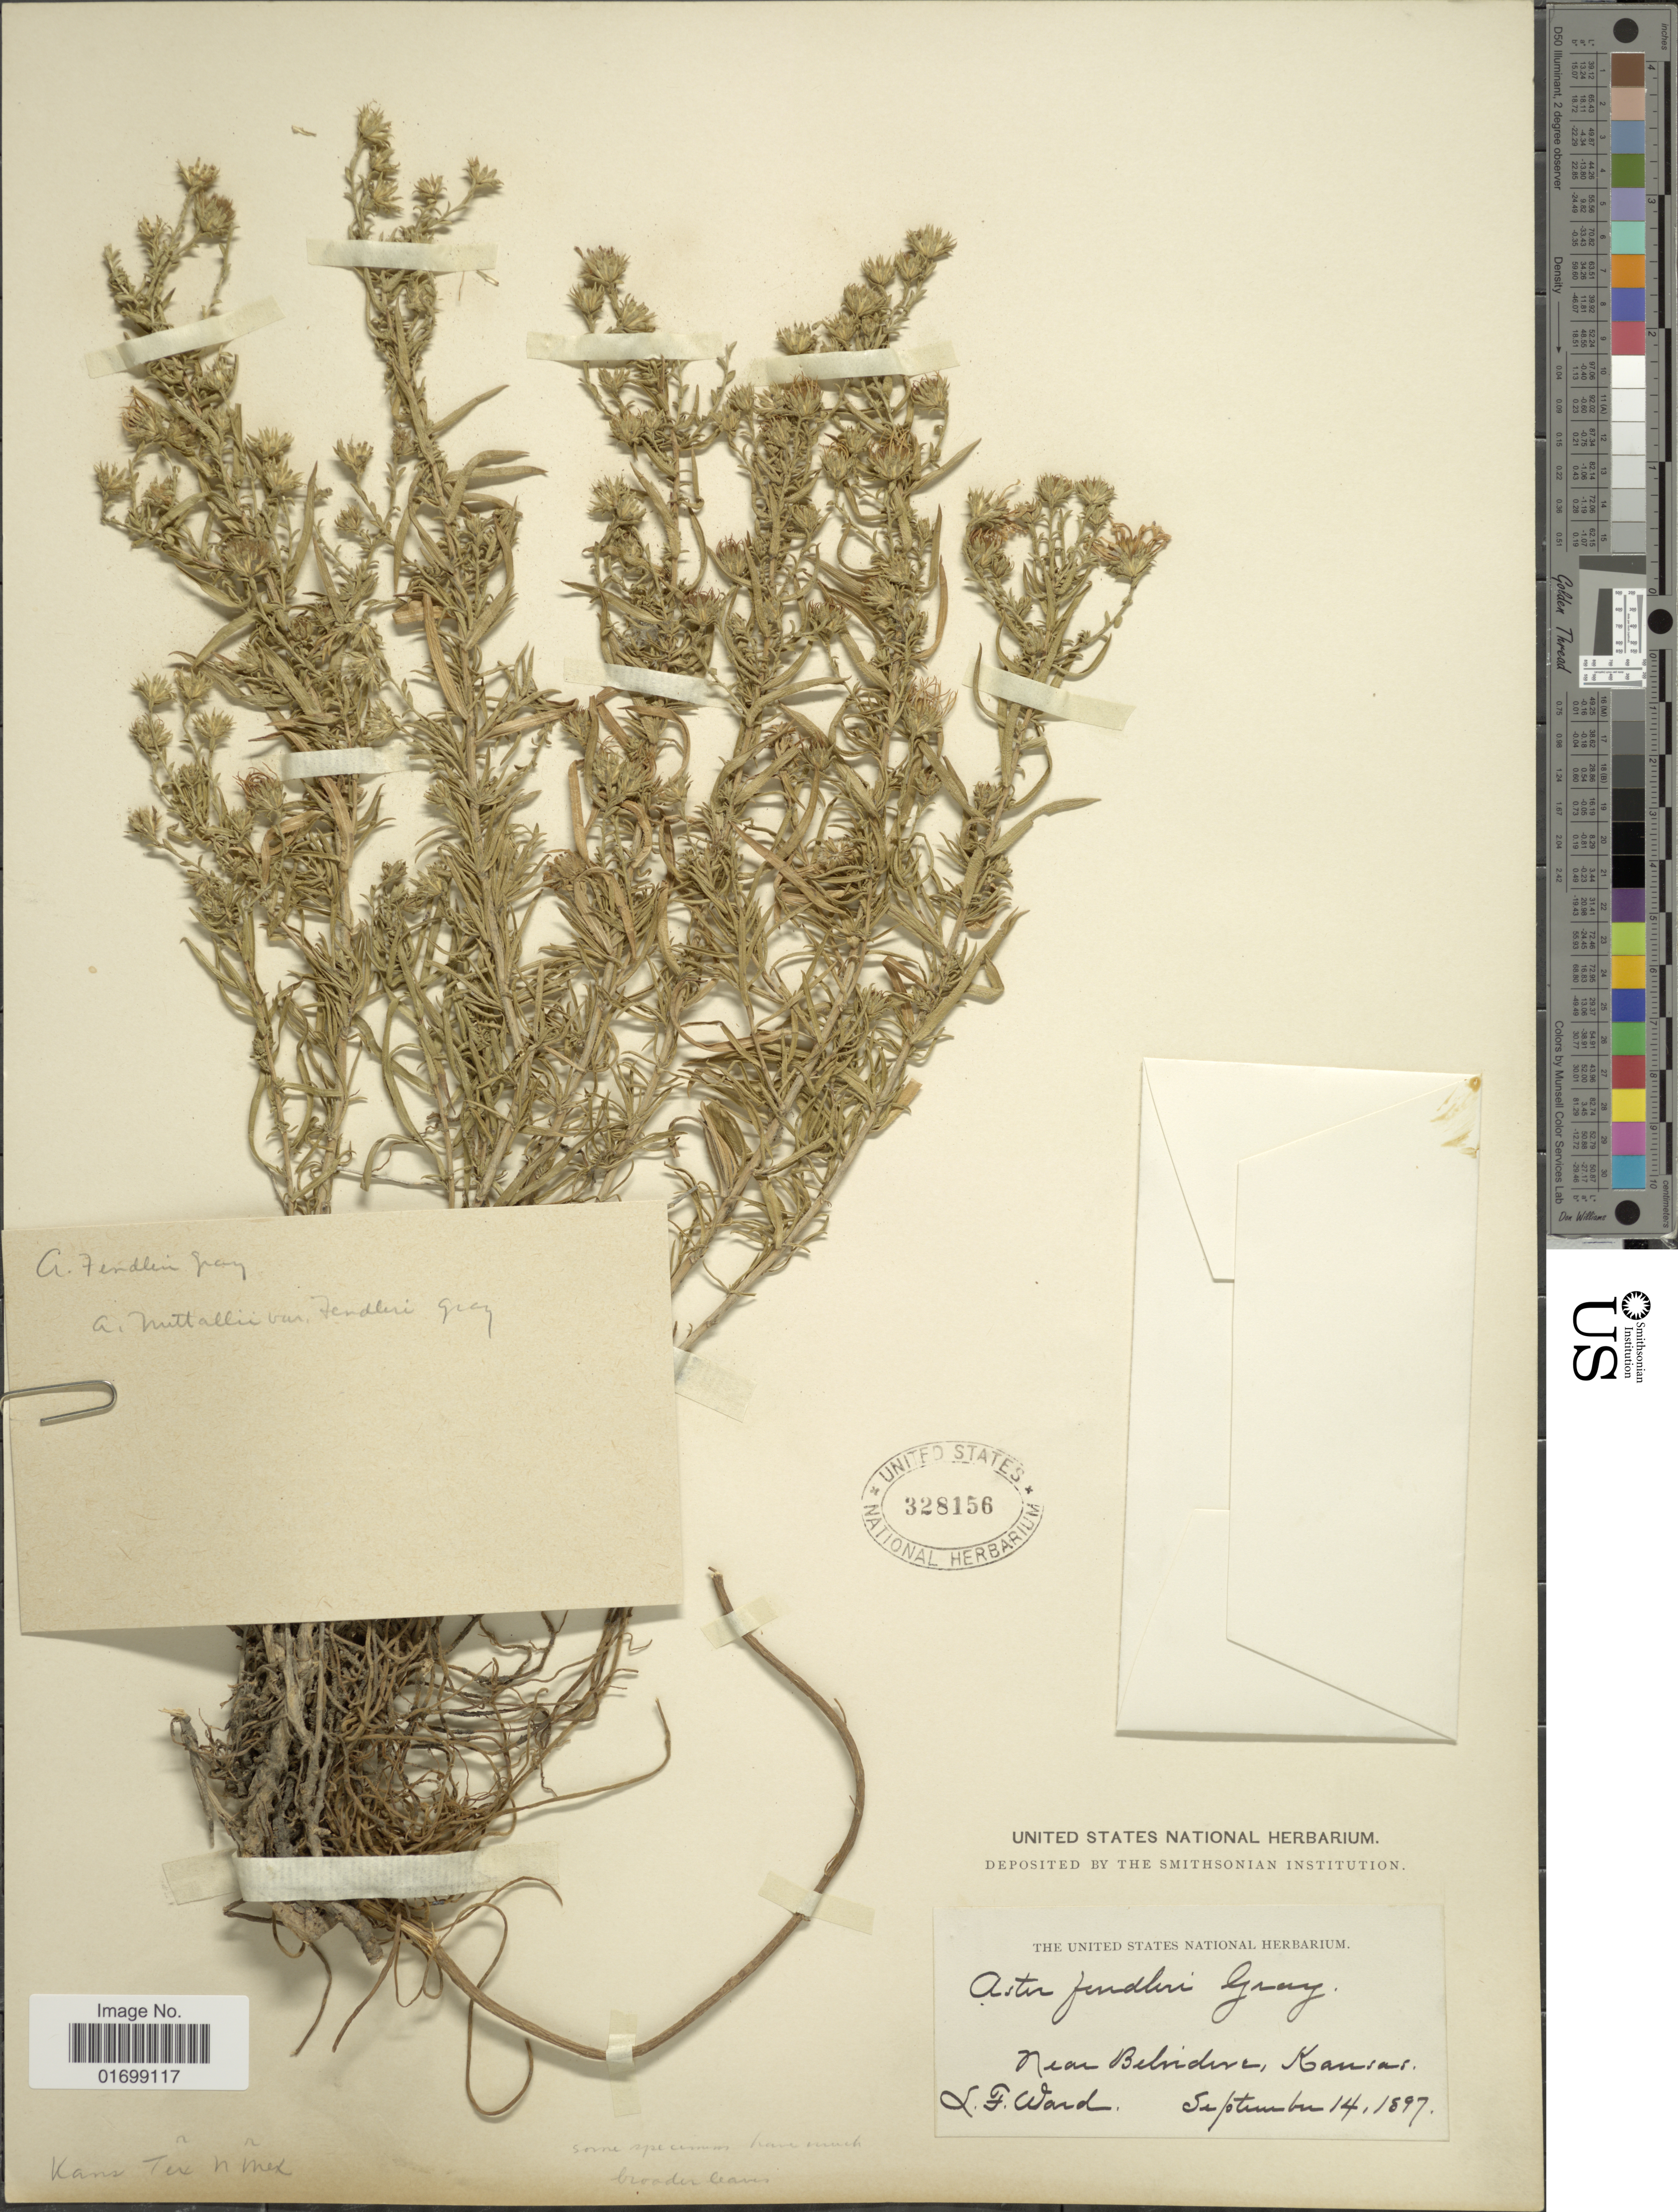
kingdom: Plantae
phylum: Tracheophyta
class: Magnoliopsida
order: Asterales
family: Asteraceae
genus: Symphyotrichum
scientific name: Symphyotrichum fendleri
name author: (A. Gray) G.L. Nesom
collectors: L. Ward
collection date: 1897-09-14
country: United States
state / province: Kansas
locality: Near Belvidere.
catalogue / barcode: US 328156